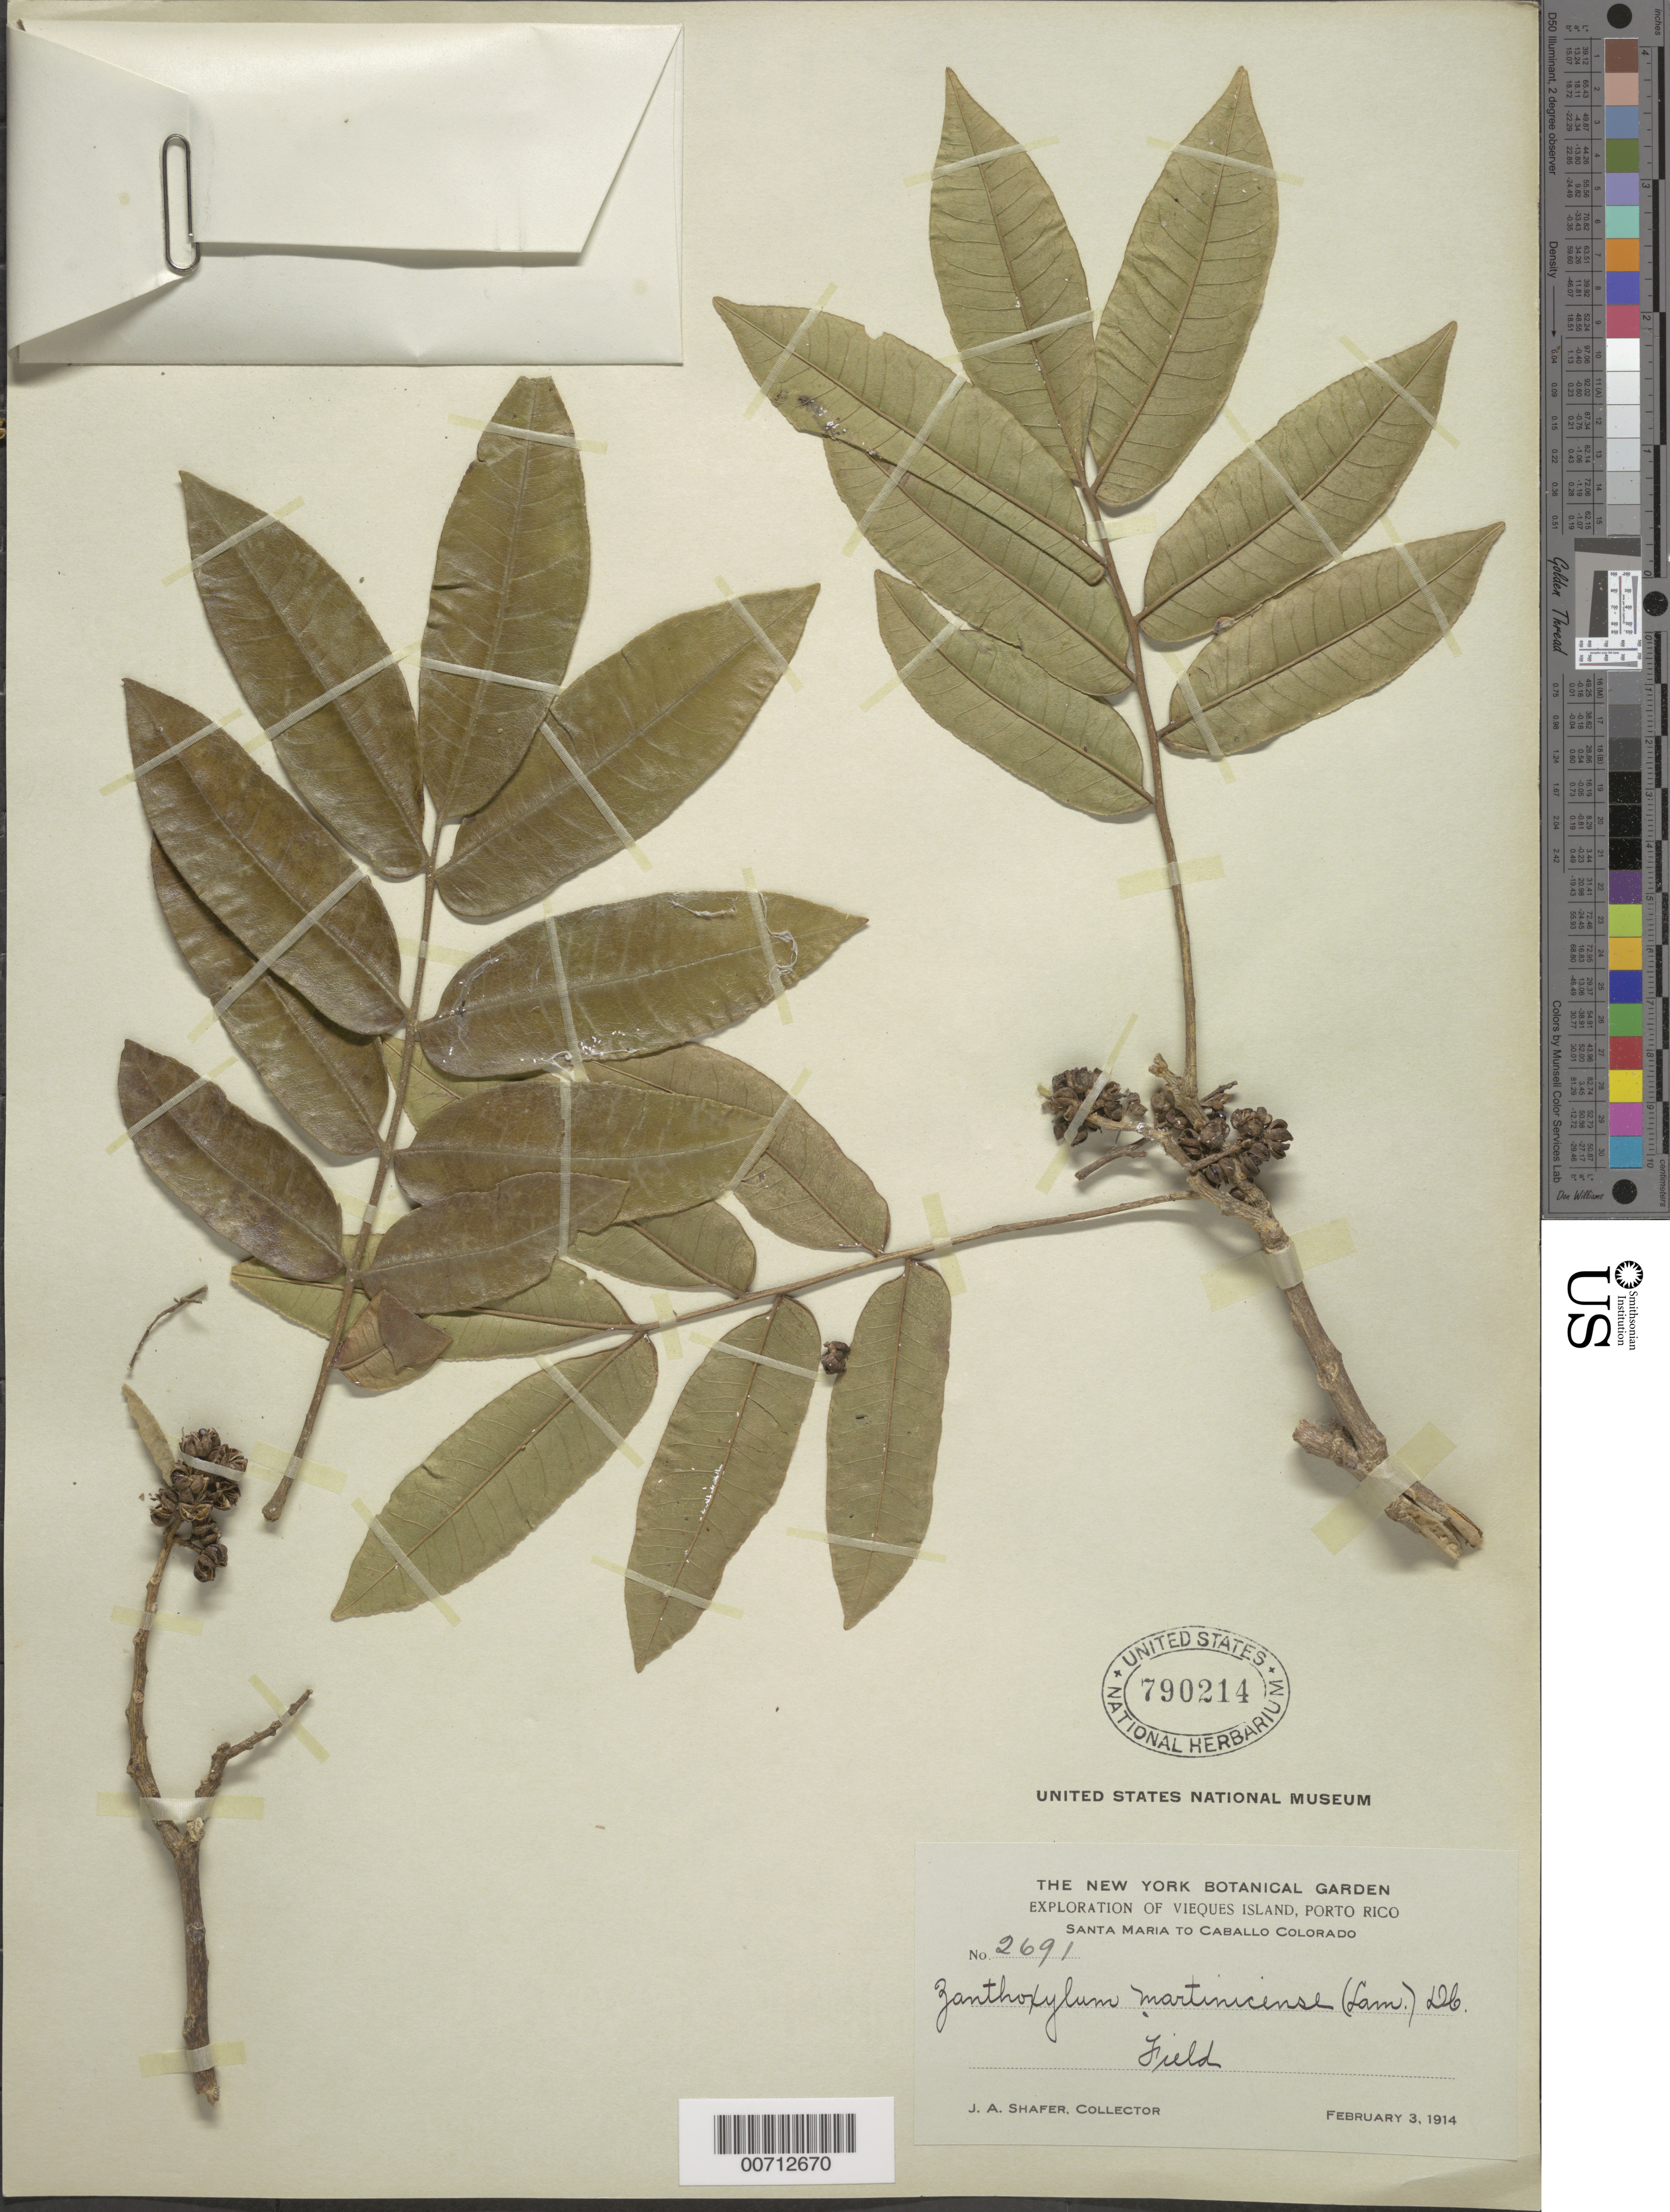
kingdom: Plantae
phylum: Tracheophyta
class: Magnoliopsida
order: Sapindales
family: Rutaceae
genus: Zanthoxylum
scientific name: Zanthoxylum martinicense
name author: (Lam.) DC.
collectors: J. A. Shafer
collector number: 2691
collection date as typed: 03 Feb 1914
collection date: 1914-02-03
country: Puerto Rico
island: Vieques Island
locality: Santa Maria to Caballo Colorado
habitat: Field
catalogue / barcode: US 790214